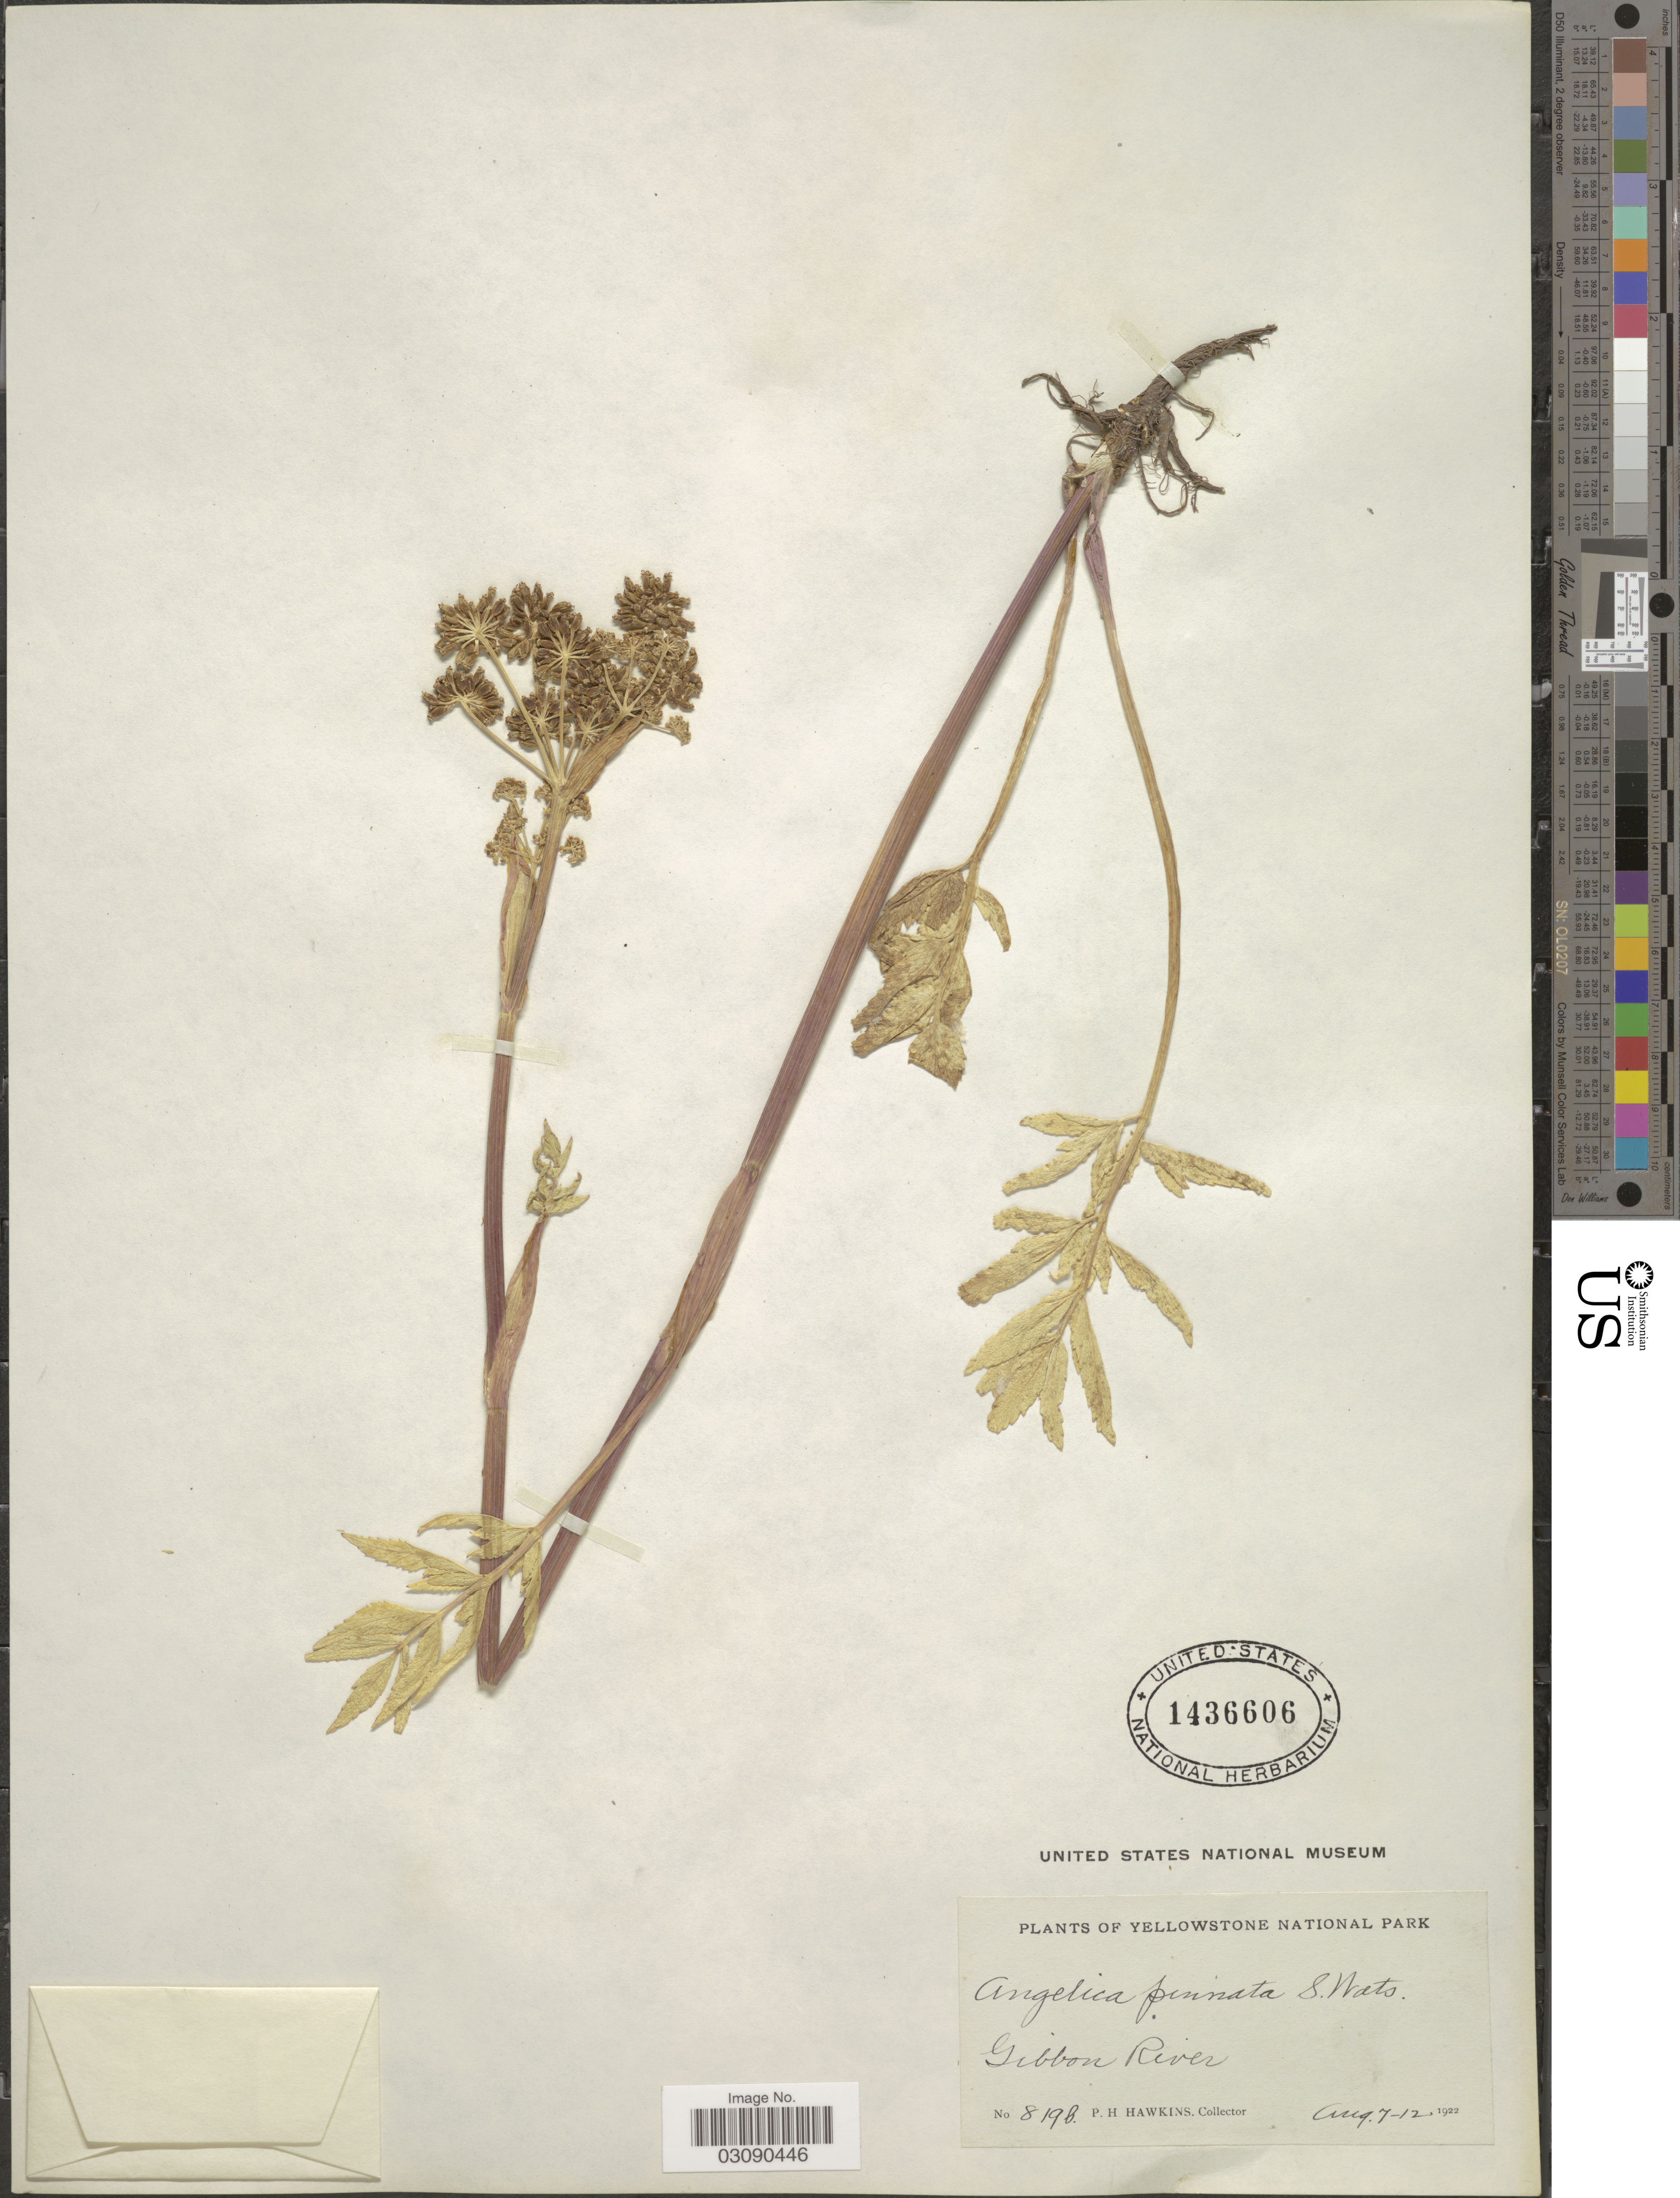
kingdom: Plantae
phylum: Tracheophyta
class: Magnoliopsida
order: Apiales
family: Apiaceae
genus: Angelica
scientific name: Angelica pinnata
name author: S. Watson in C. King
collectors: P. Hawkins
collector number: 819b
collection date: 1922-08-07/1922-08-12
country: United States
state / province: Wyoming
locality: Yellowstone National Park, Gibbon River.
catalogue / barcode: US 1436606